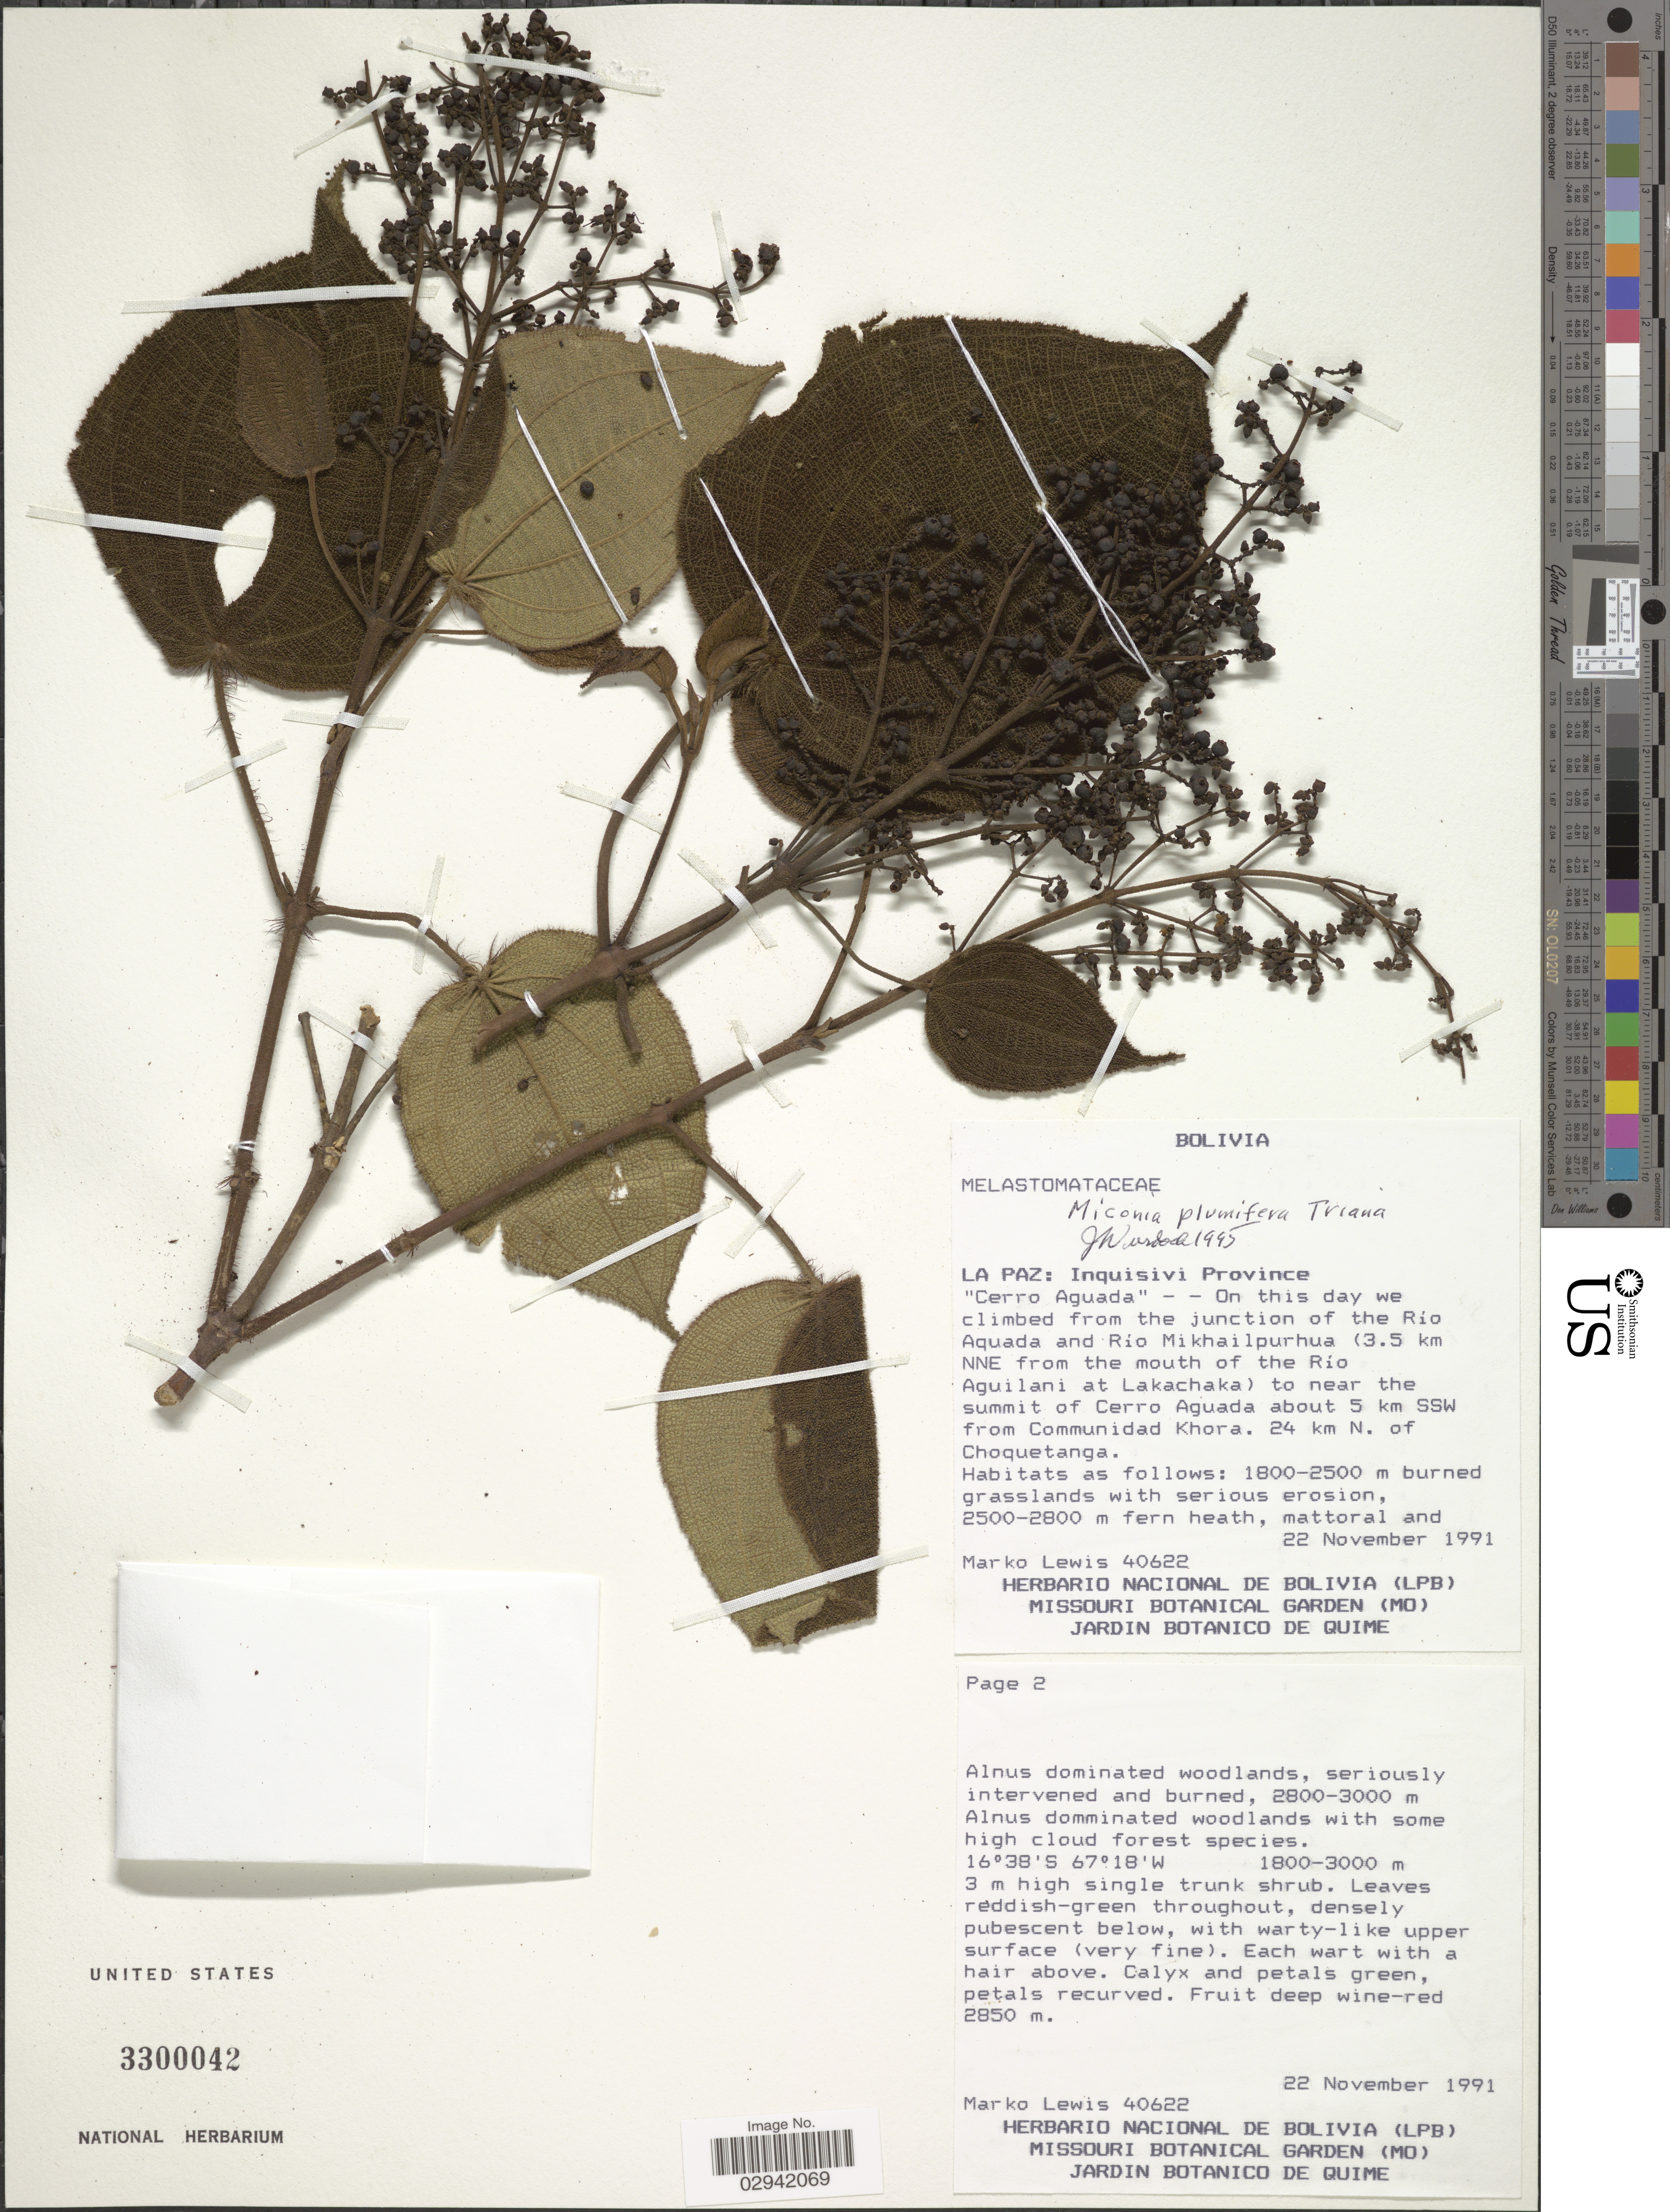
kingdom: Plantae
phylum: Tracheophyta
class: Magnoliopsida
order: Myrtales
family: Melastomataceae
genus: Miconia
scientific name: Miconia plumifera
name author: Triana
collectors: M. A. Lewis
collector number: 40622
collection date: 1991-11-22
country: Bolivia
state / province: La Paz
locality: Inquisivi Province. "Cerro Aguada" - - from the junction of the Río Aquada and Río Mikhailpurhua (3.5 km NNE from the mouth of the Rio Aguilani at Lakachaka) to near the summit of Cerro Aguada about 5 km SSW from Comunidad Khora. 24 km N. of Choquetanga.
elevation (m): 1800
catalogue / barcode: US 3300042